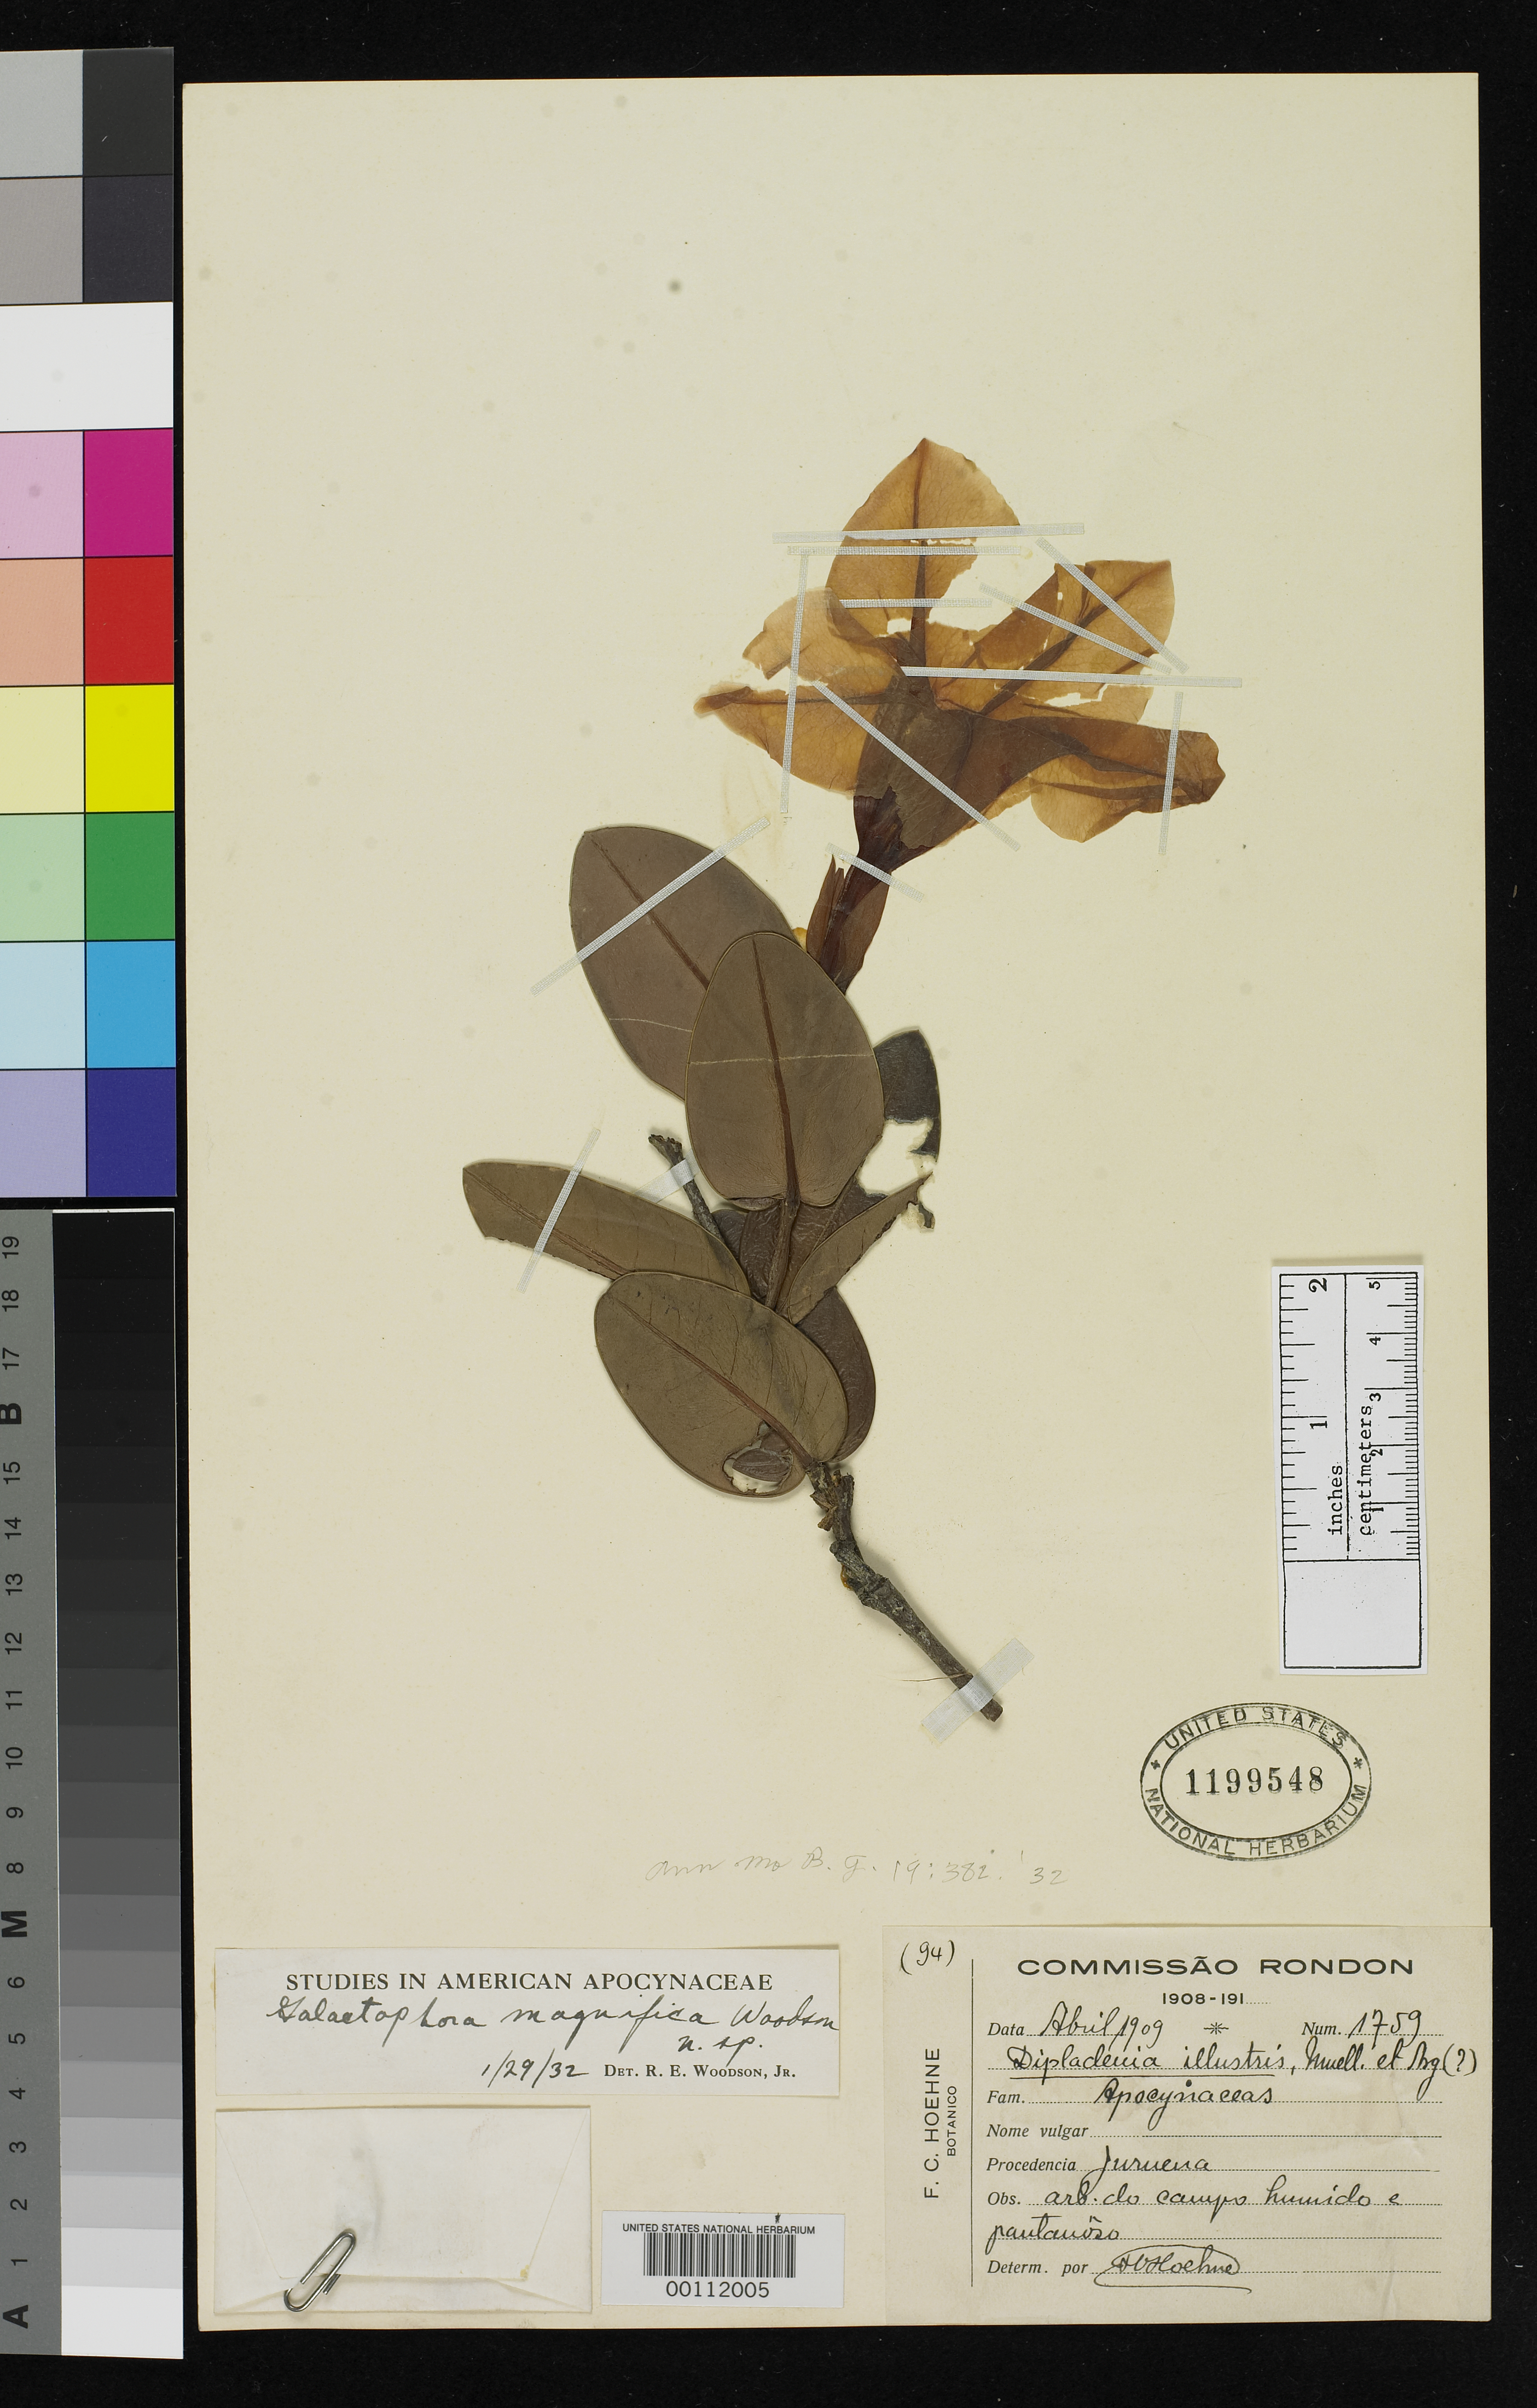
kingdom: Plantae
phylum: Tracheophyta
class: Magnoliopsida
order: Gentianales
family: Apocynaceae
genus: Galactophora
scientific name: Galactophora magnifica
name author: Woodson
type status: Holotype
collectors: F. C. Hoehne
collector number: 1759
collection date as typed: Apr 1909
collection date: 1909-04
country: Brazil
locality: Juruena River.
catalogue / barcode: US 1199548